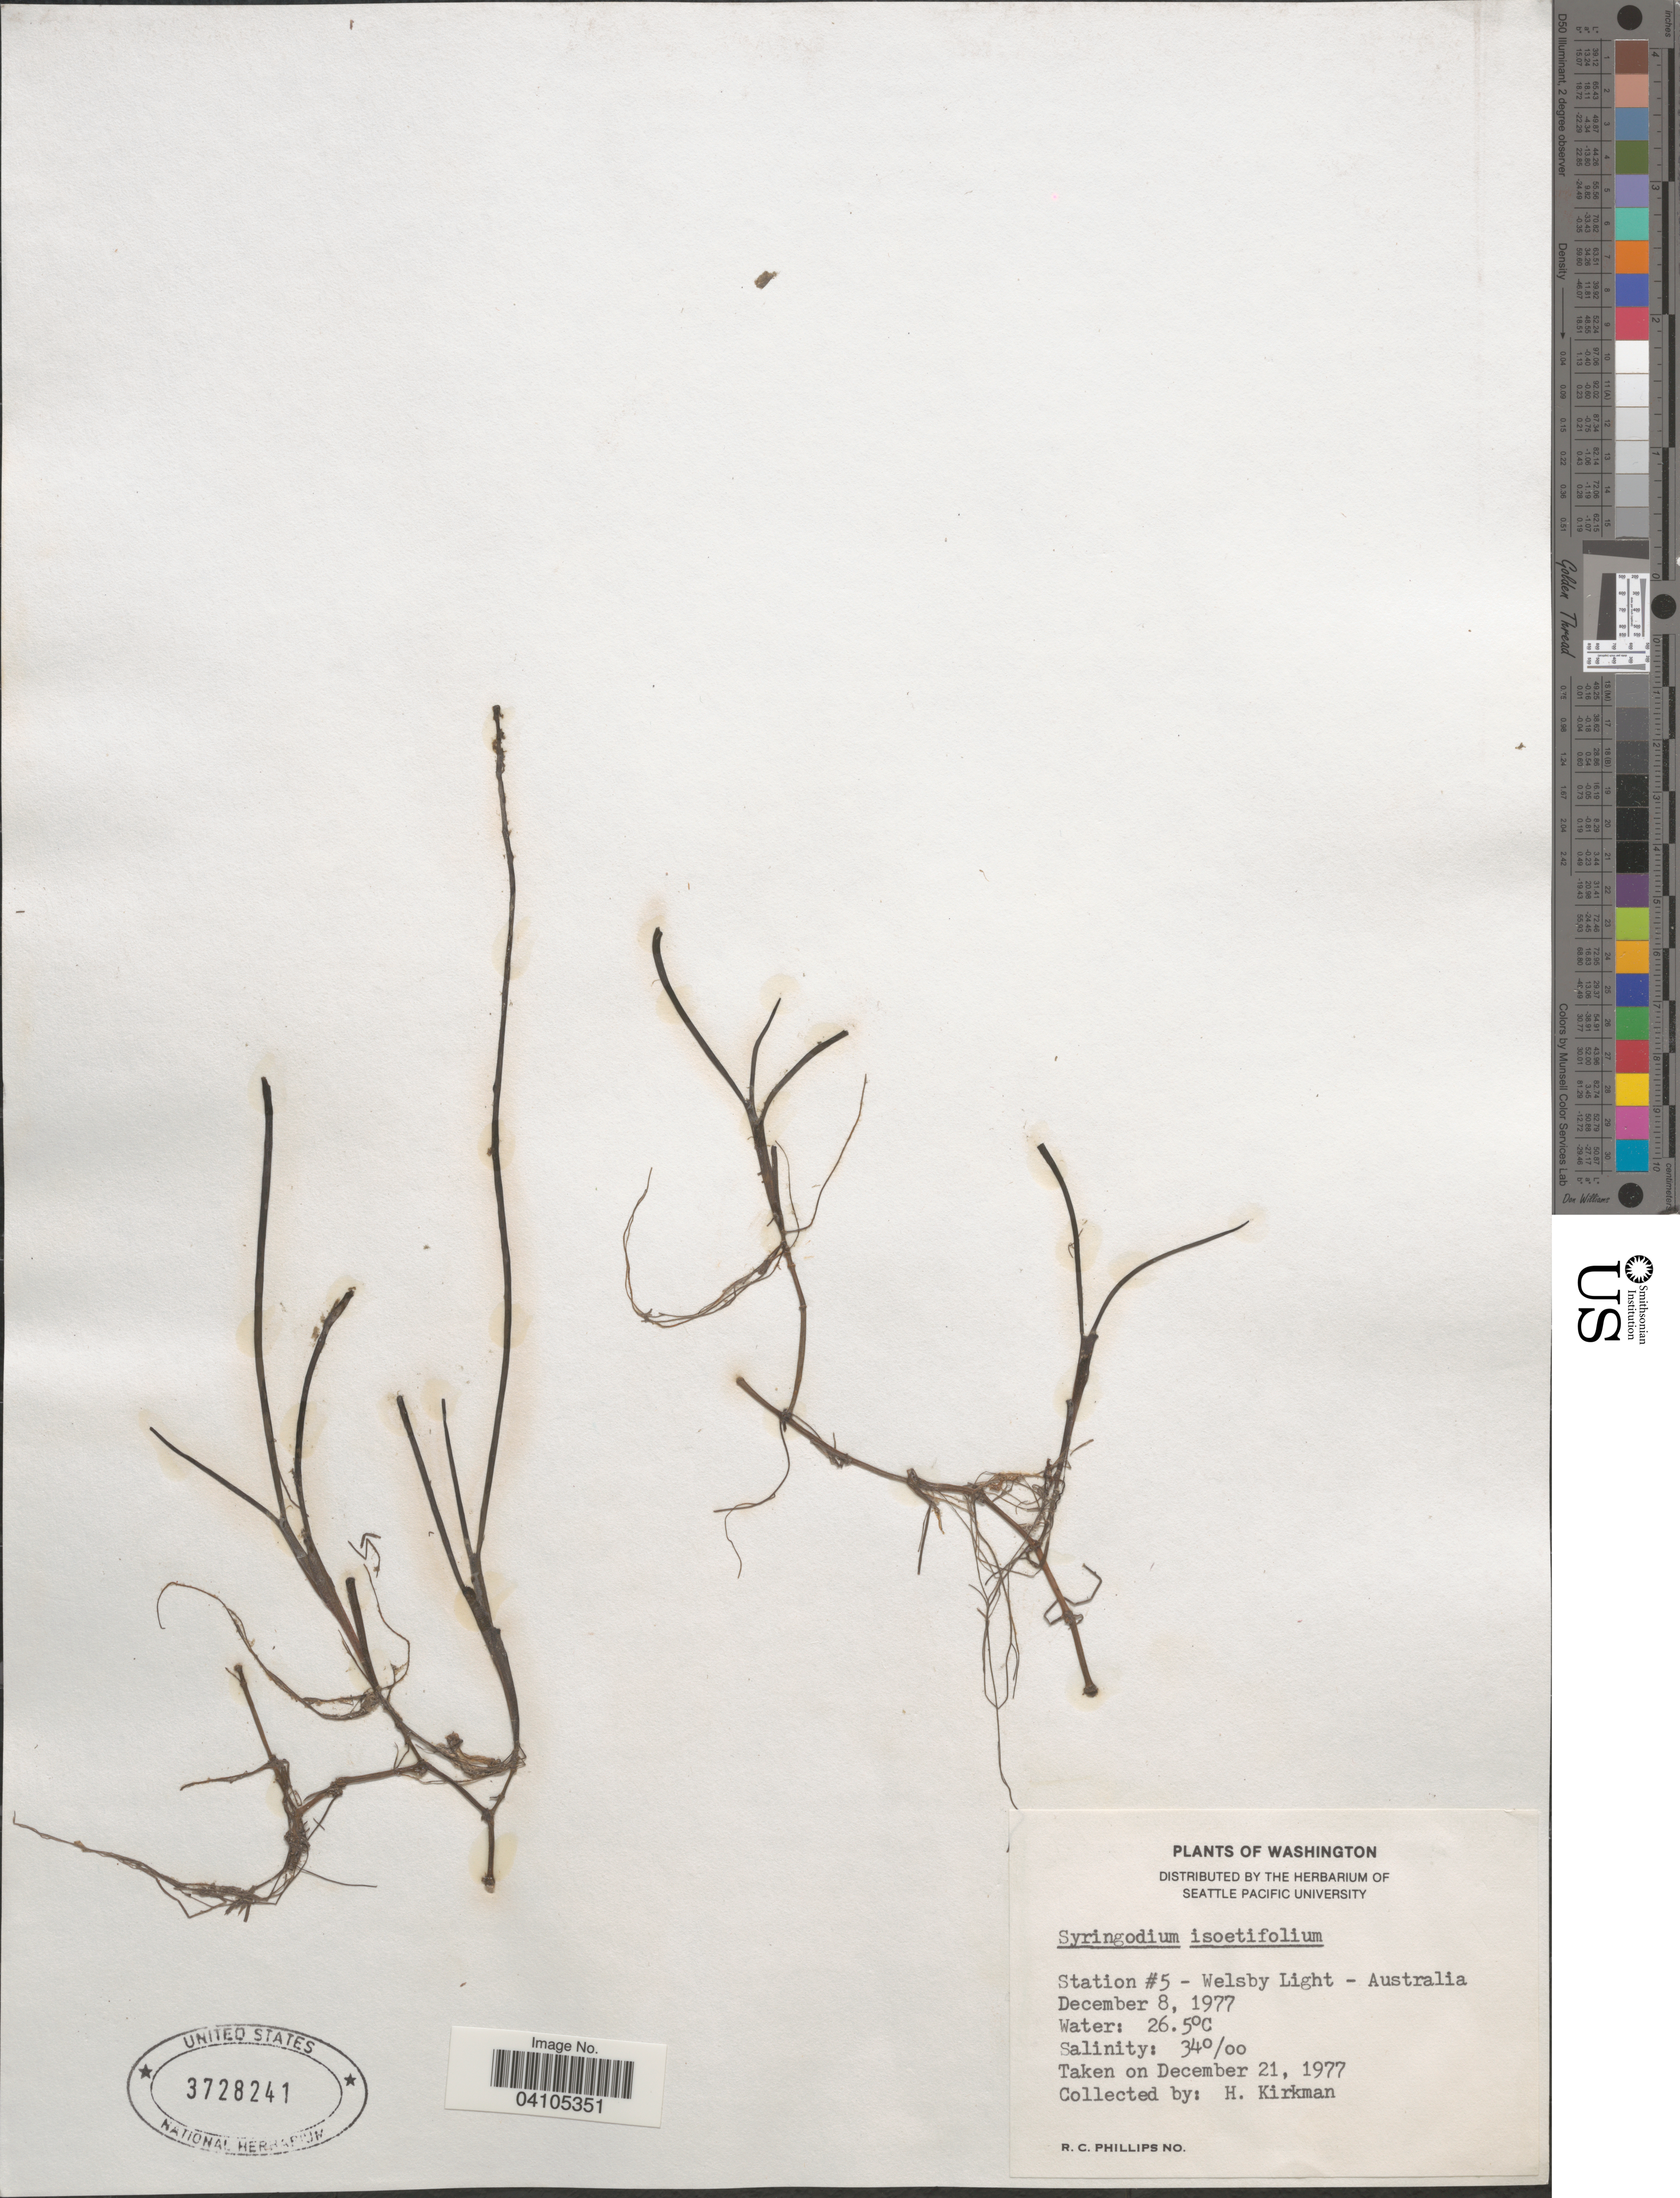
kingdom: Plantae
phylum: Tracheophyta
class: Liliopsida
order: Alismatales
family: Cymodoceaceae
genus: Syringodium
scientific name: Syringodium isoetifolium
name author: (Asch.) Dandy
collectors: H. Kirkman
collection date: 1977-12-08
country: Australia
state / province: Queensland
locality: Station #5 - Welsby Light.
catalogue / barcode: US 3728241